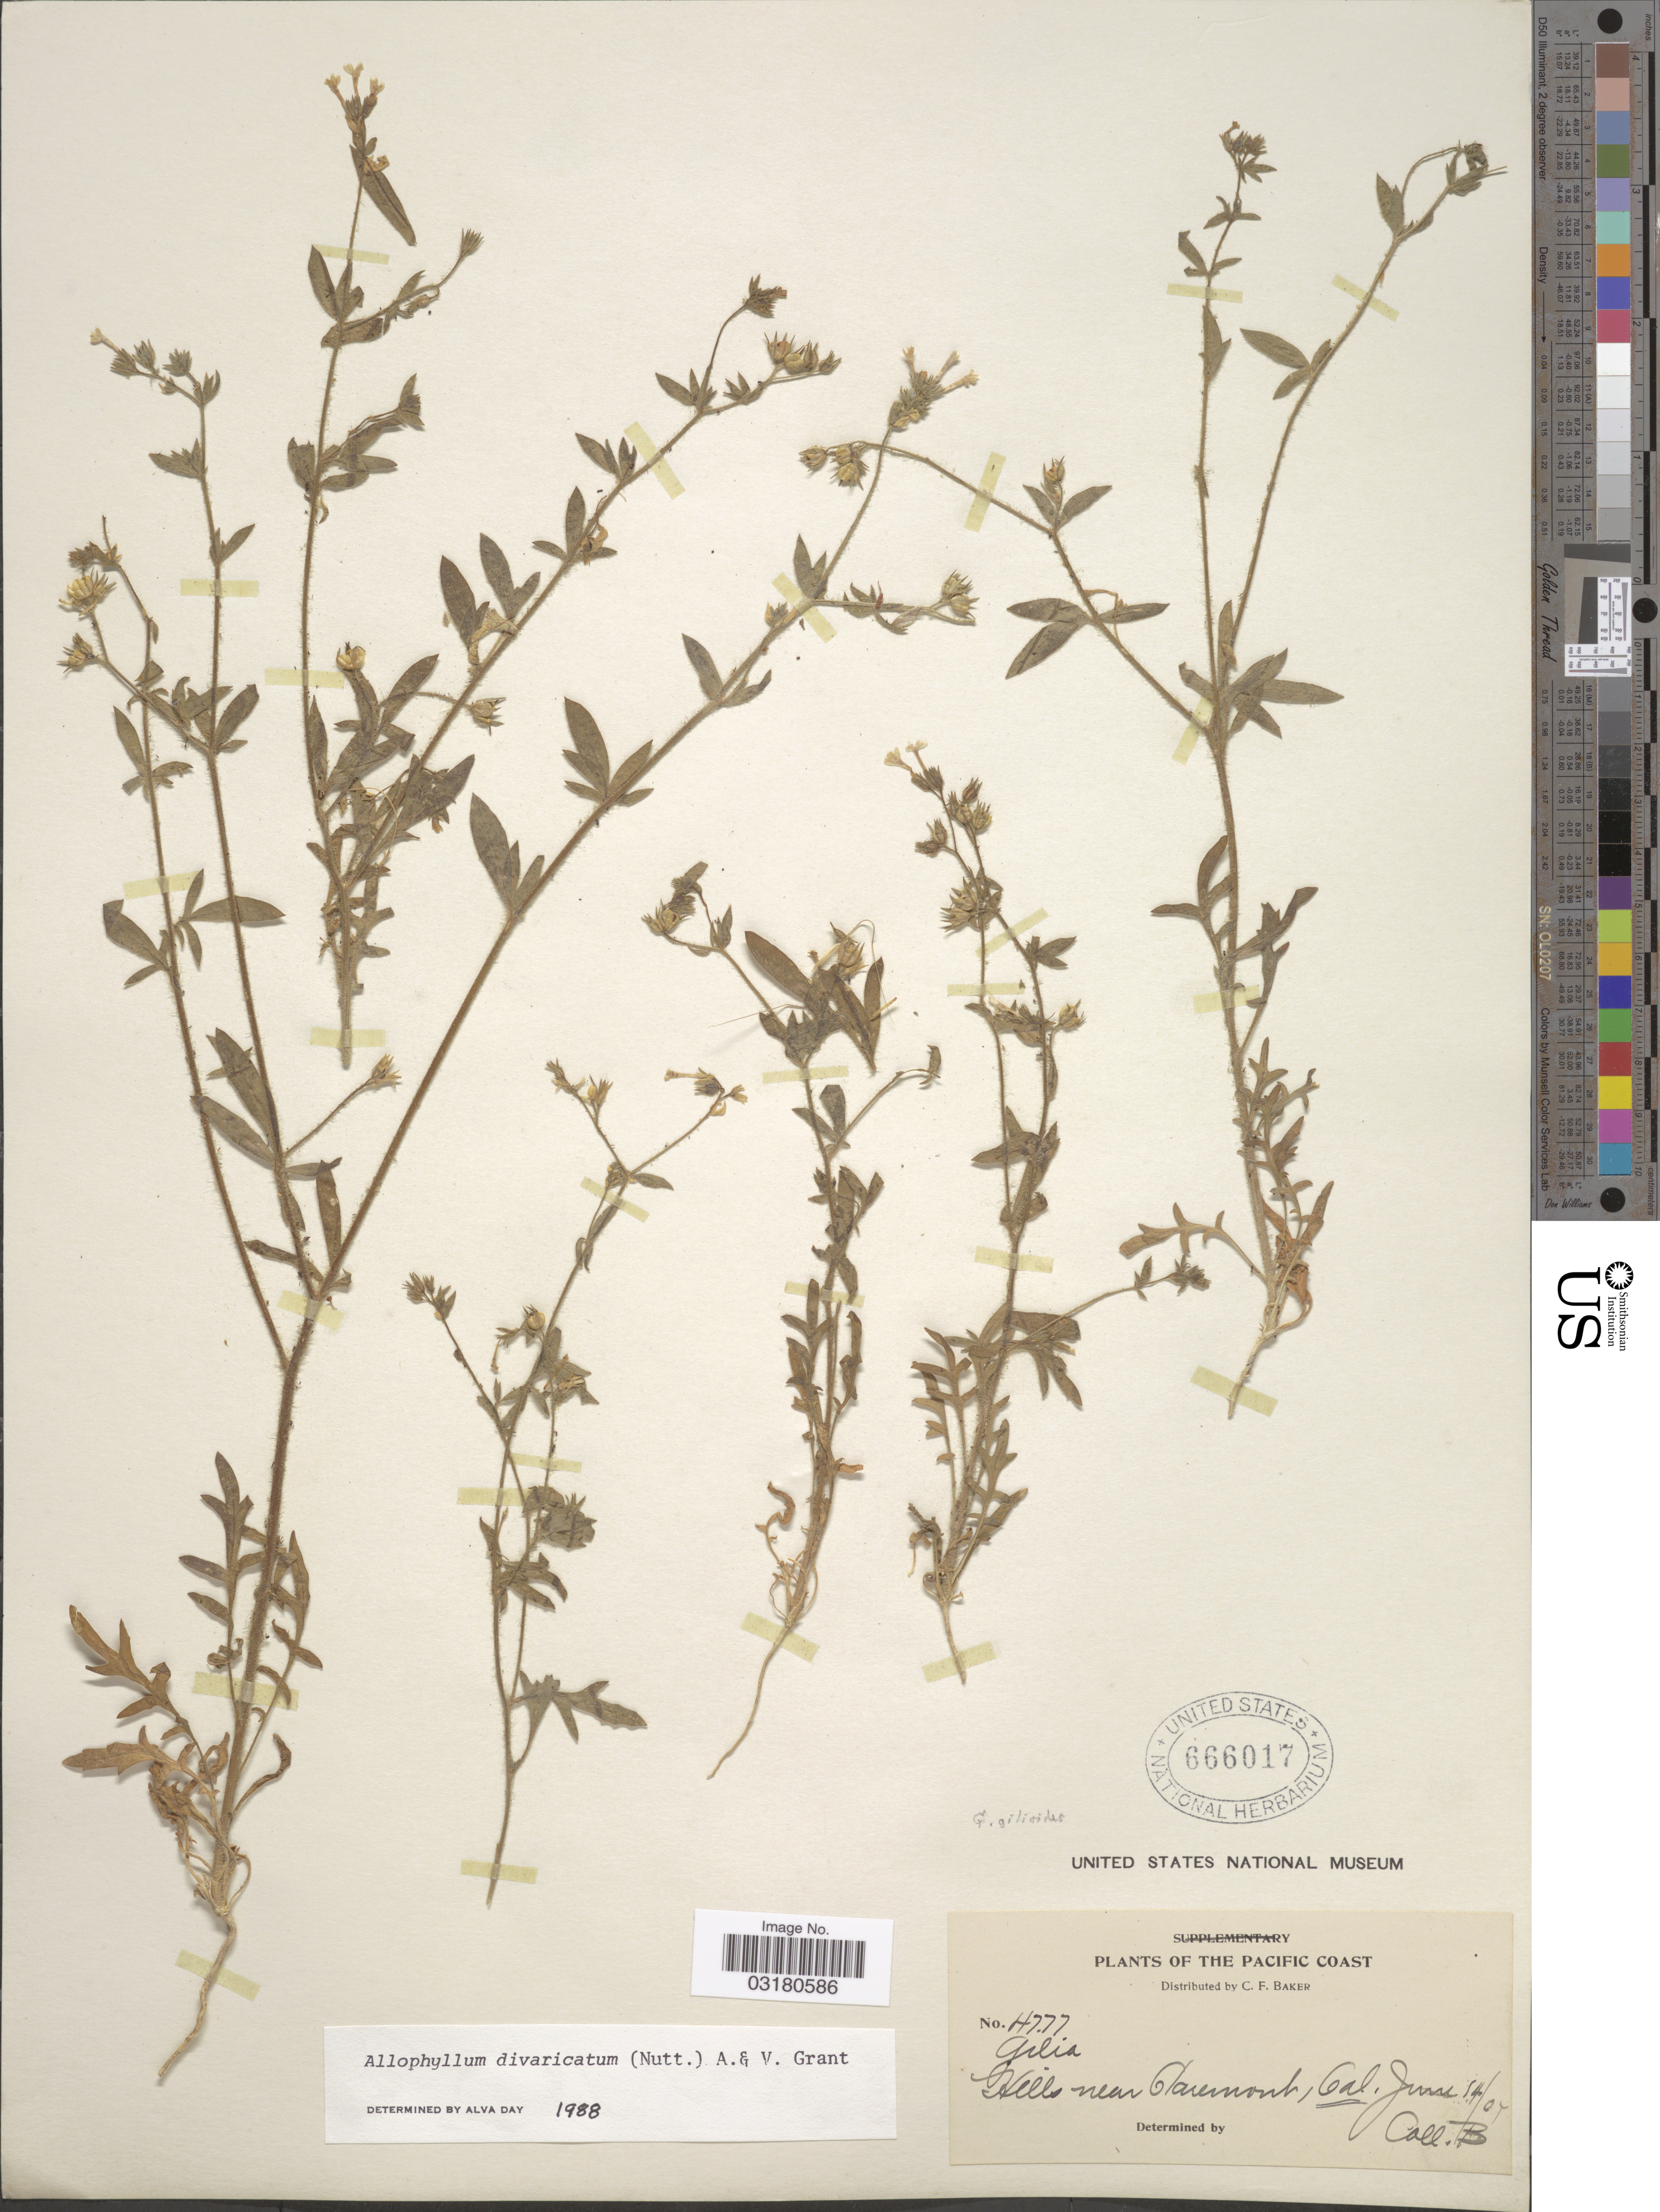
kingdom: Plantae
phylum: Tracheophyta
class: Magnoliopsida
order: Ericales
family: Polemoniaceae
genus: Allophyllum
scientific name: Allophyllum divaricatum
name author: (Nutt.) A.D. Grant & V.E. Grant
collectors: C. F. Baker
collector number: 4777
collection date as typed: Transcribed d/m/y: 14/6/7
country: United States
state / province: California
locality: Pacific Coast. Hillas near Claremont.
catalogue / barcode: US 666017